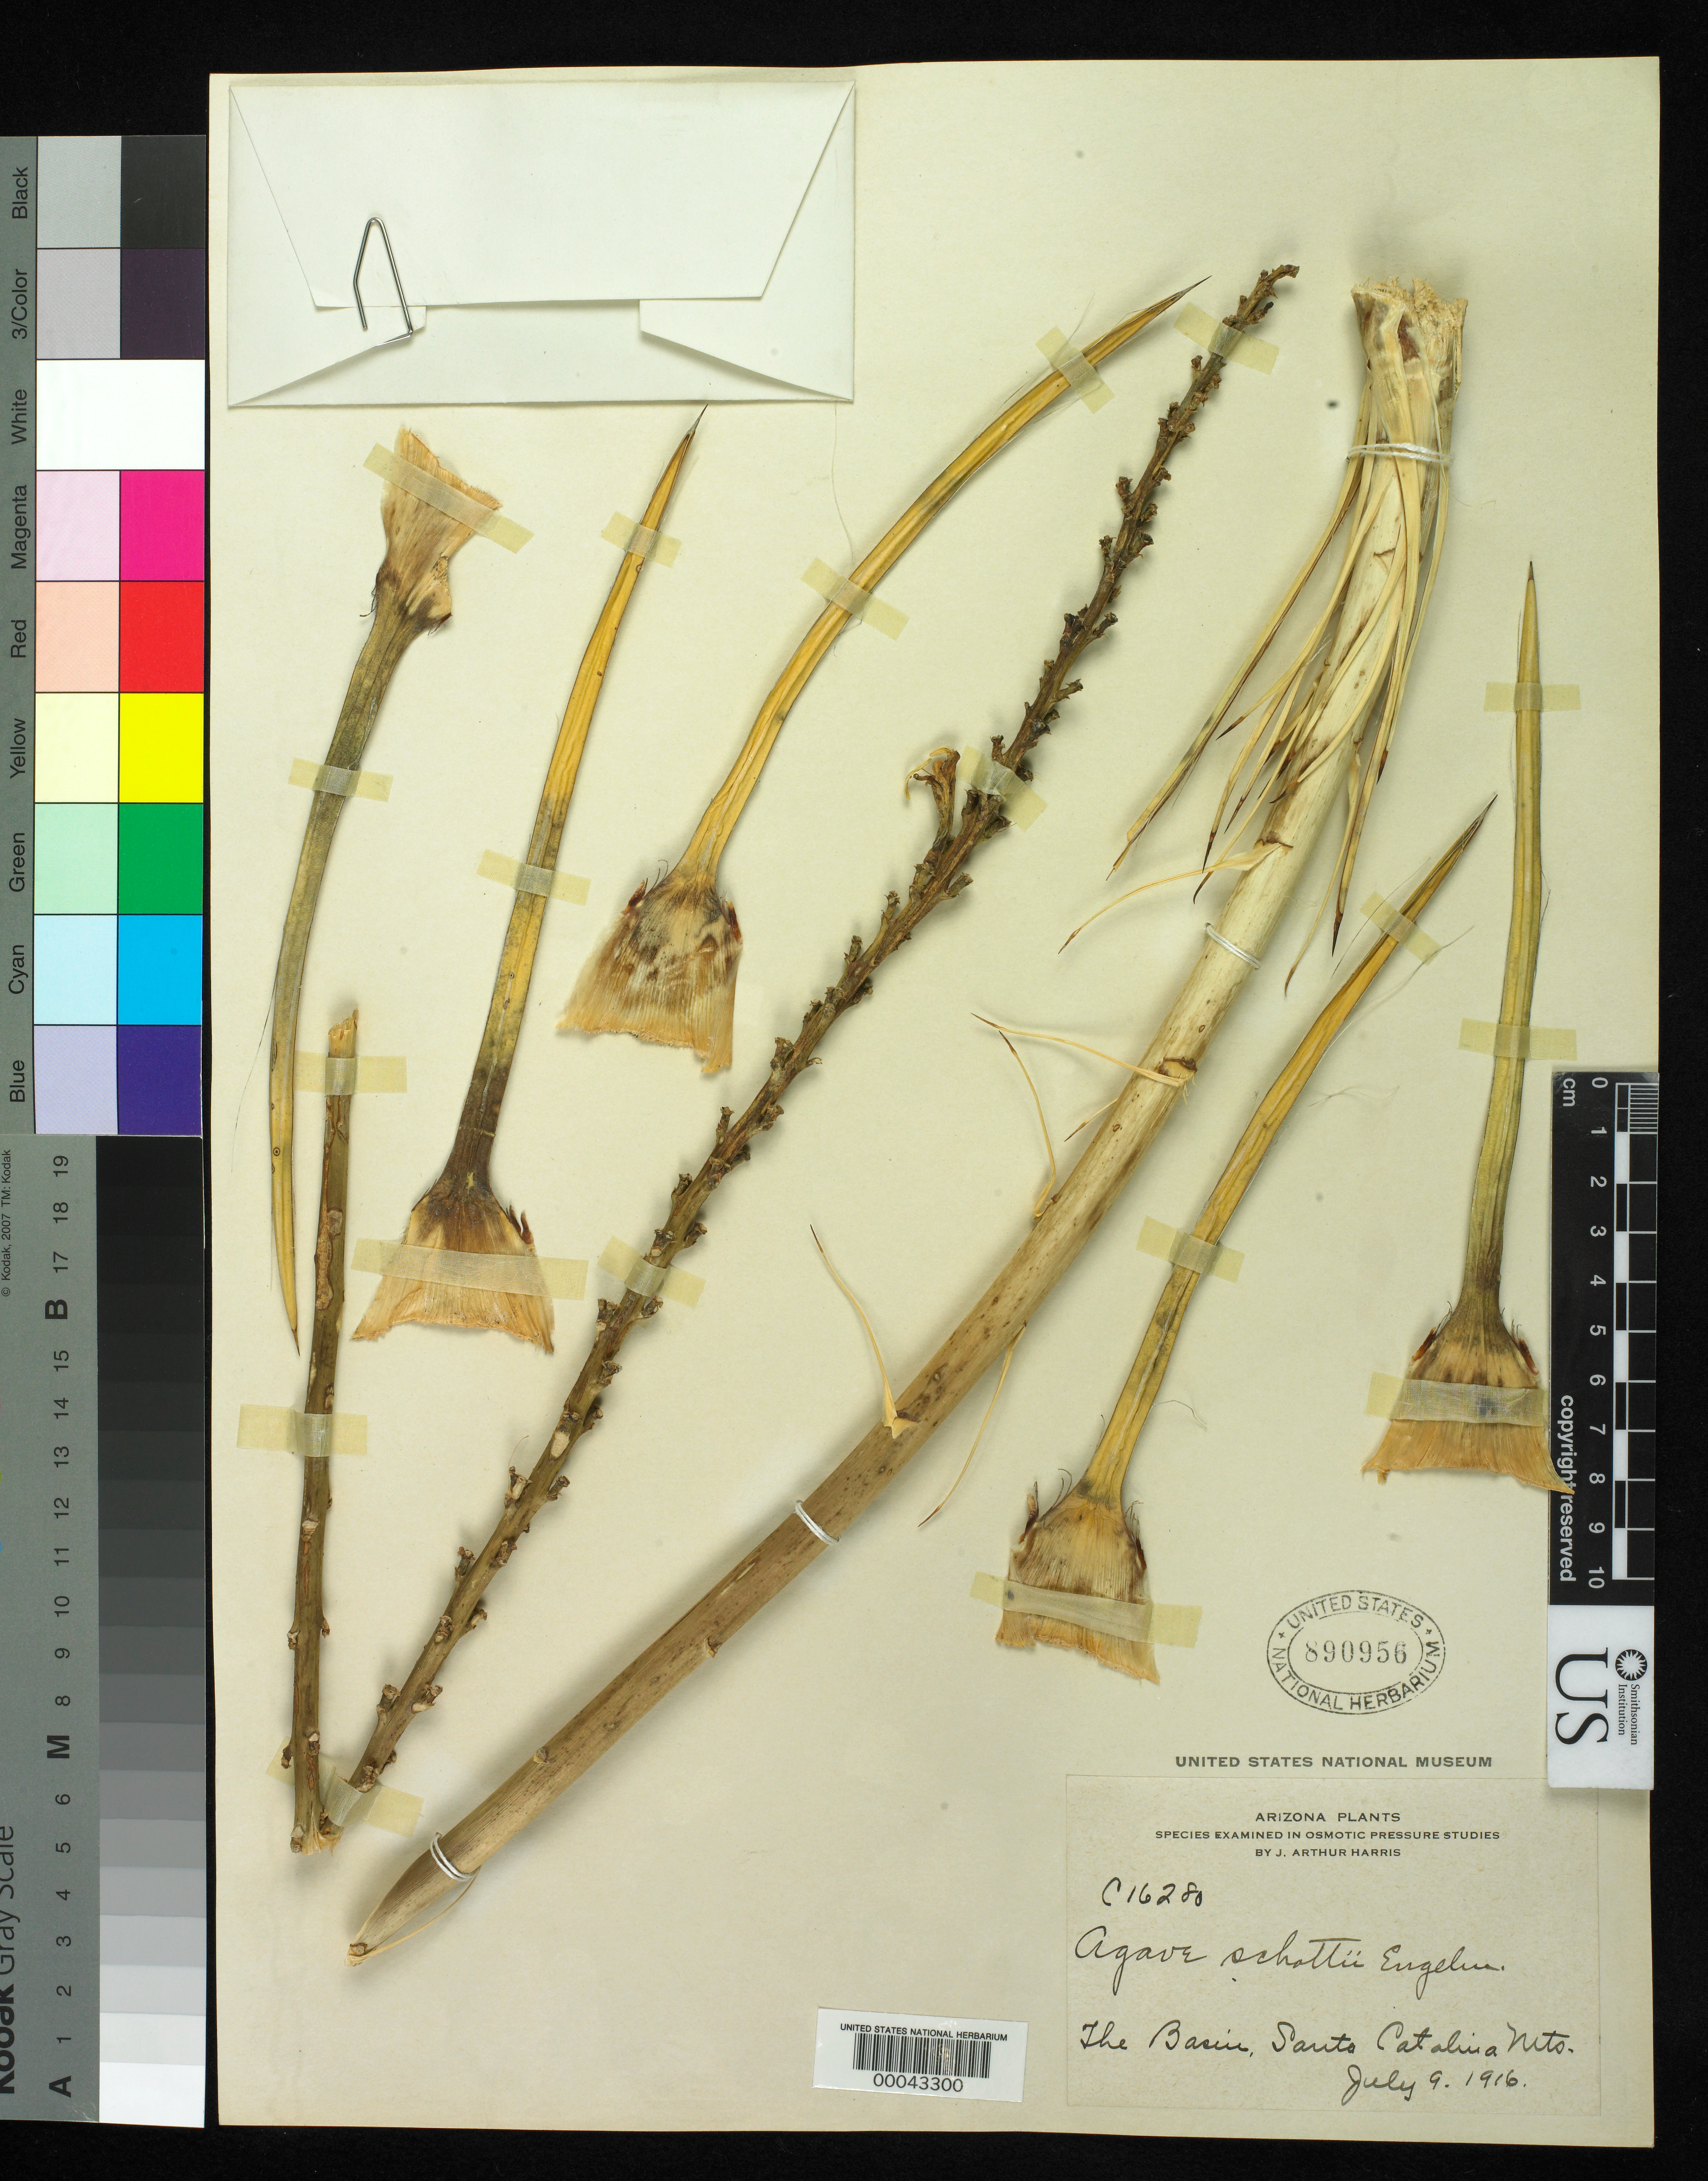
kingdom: Plantae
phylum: Tracheophyta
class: Liliopsida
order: Asparagales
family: Asparagaceae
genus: Agave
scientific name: Agave schottii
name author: Engelm.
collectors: J. A. Harris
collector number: C16280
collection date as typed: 09 Jul 1916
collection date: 1916-07-09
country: United States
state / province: Arizona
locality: The basin, santa catalina mts.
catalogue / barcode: US 890956